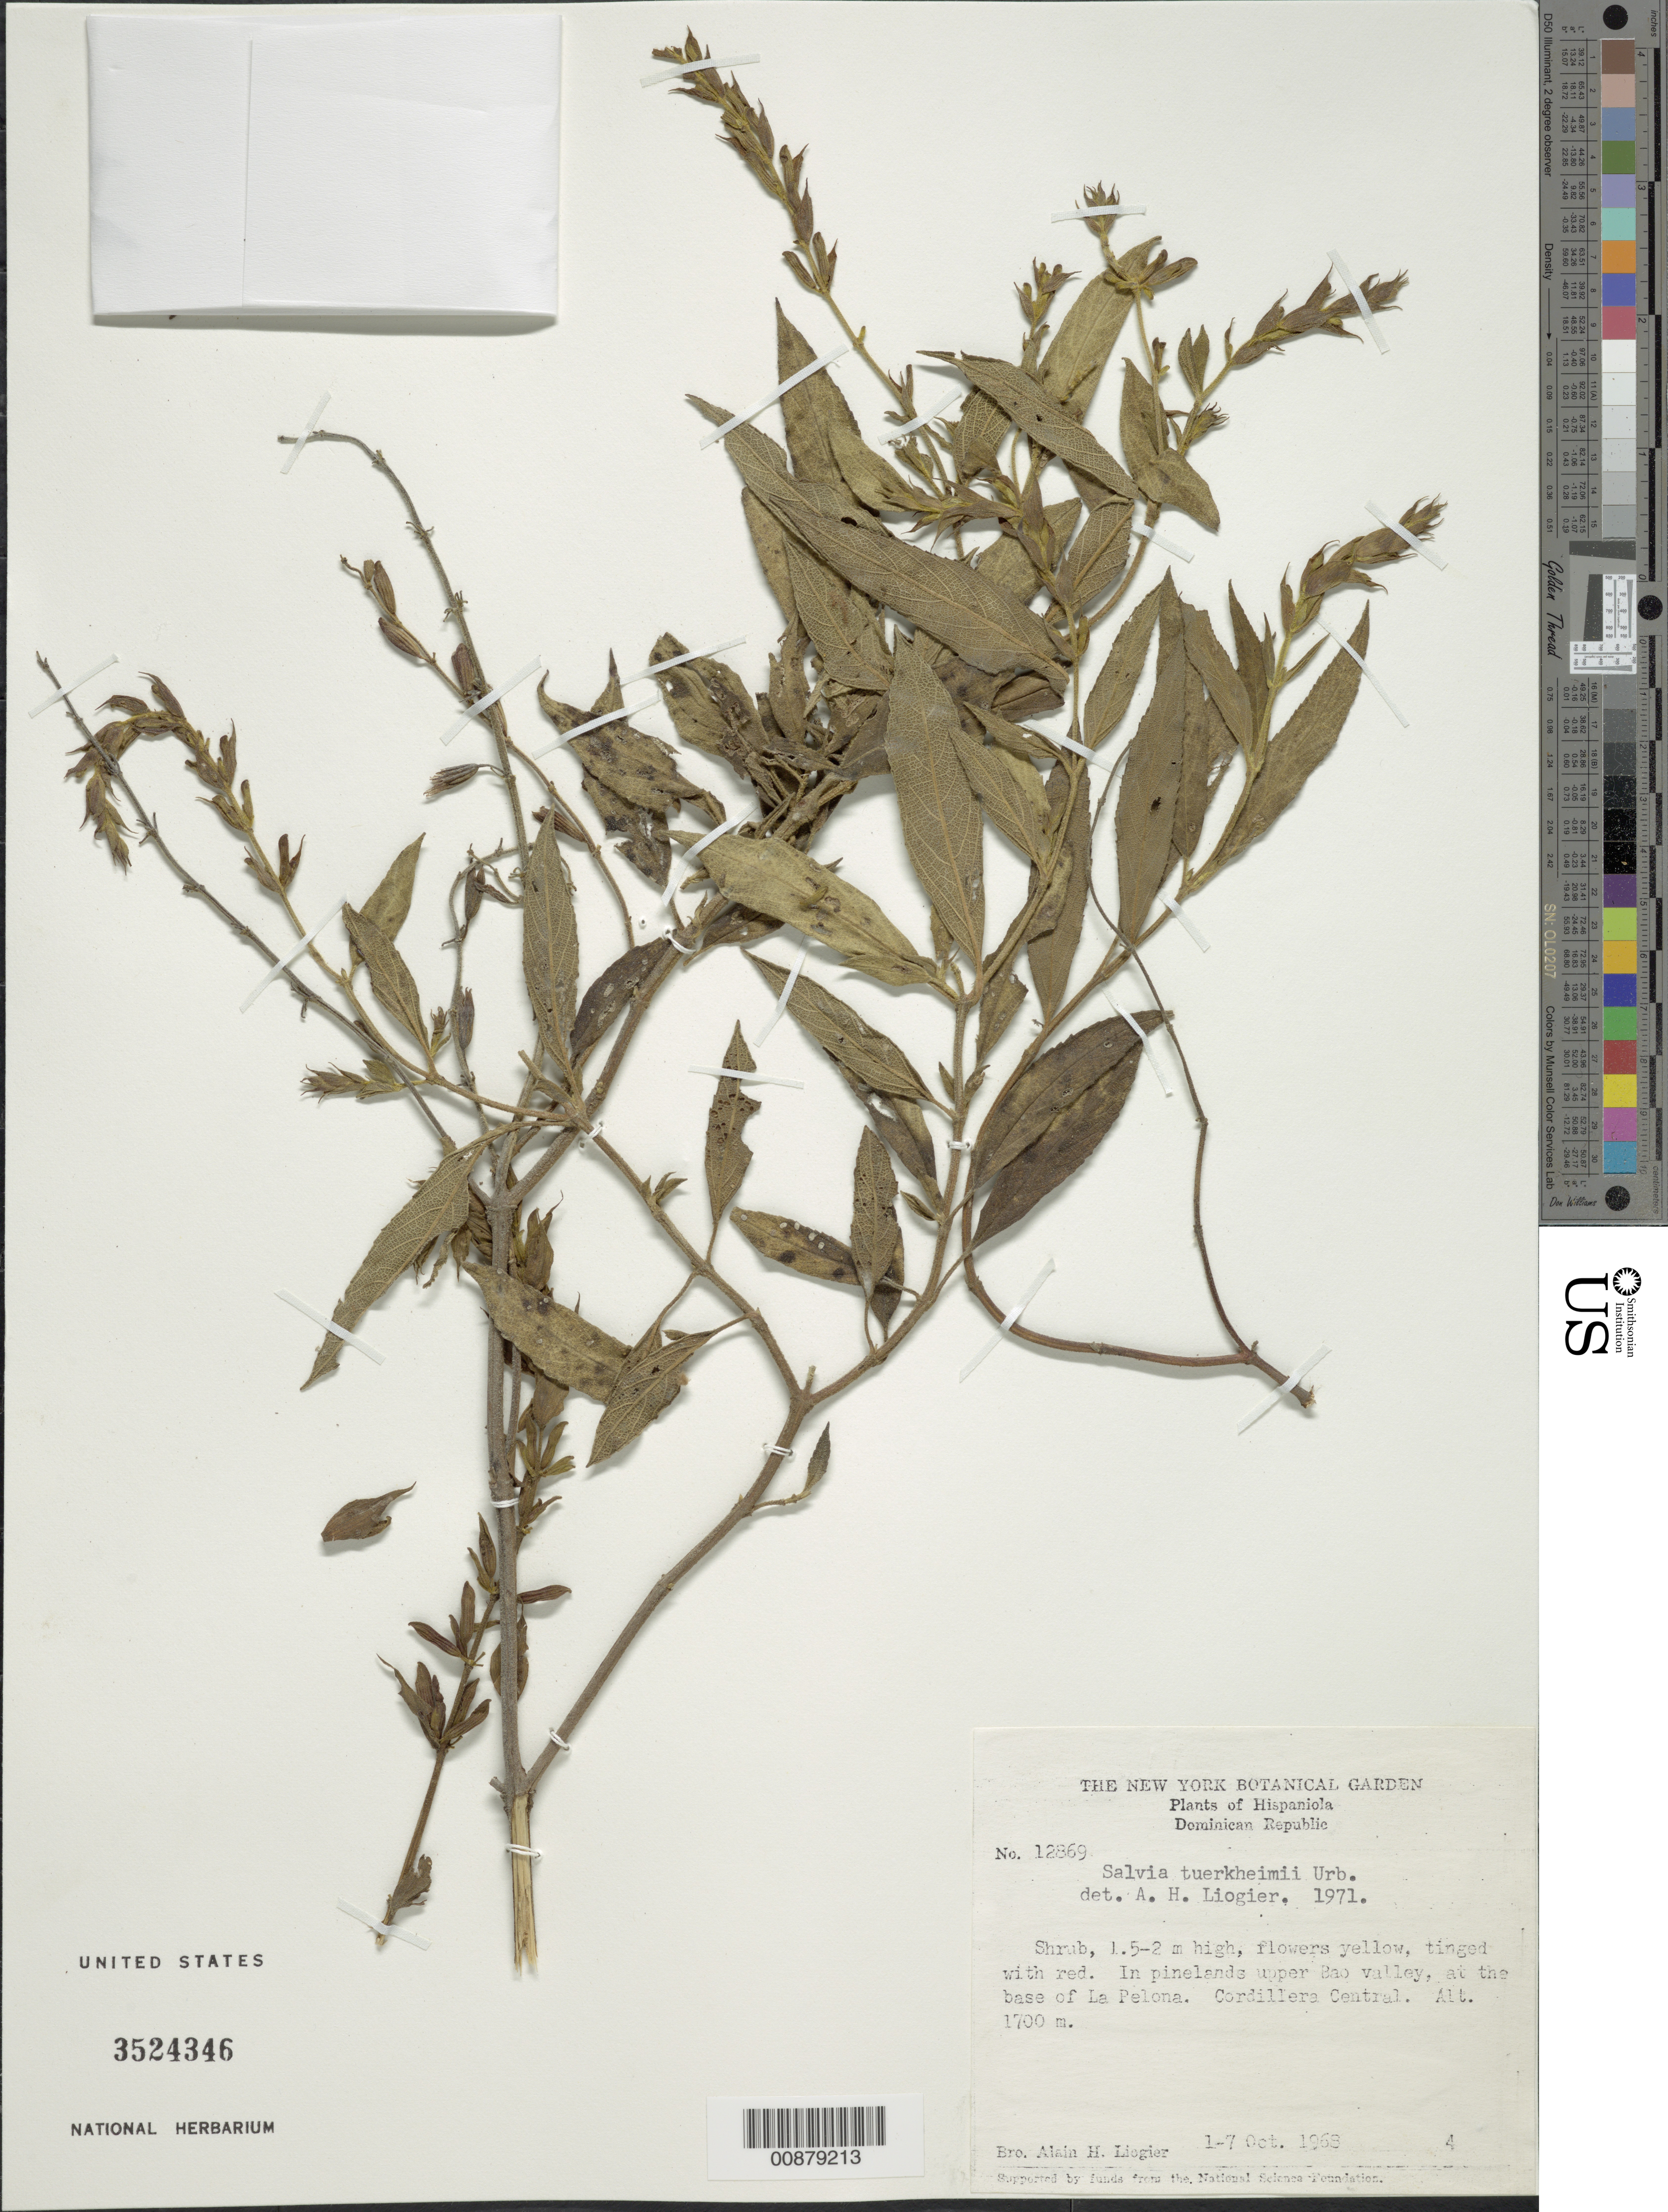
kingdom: Plantae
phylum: Tracheophyta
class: Magnoliopsida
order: Lamiales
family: Lamiaceae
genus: Salvia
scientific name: Salvia tuerckheimii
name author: Urb.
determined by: Liogier, Alain H.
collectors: A. H. Liogier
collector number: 12869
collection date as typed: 01 Oct 1968 to 07 Oct 1968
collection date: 1968-10-01/1968-10-07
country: Dominican Republic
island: Hispaniola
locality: Cordillera Central, upper Bao Valley, at the base of La Pelona.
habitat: In pinelands.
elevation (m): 1700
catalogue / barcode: US 3524346